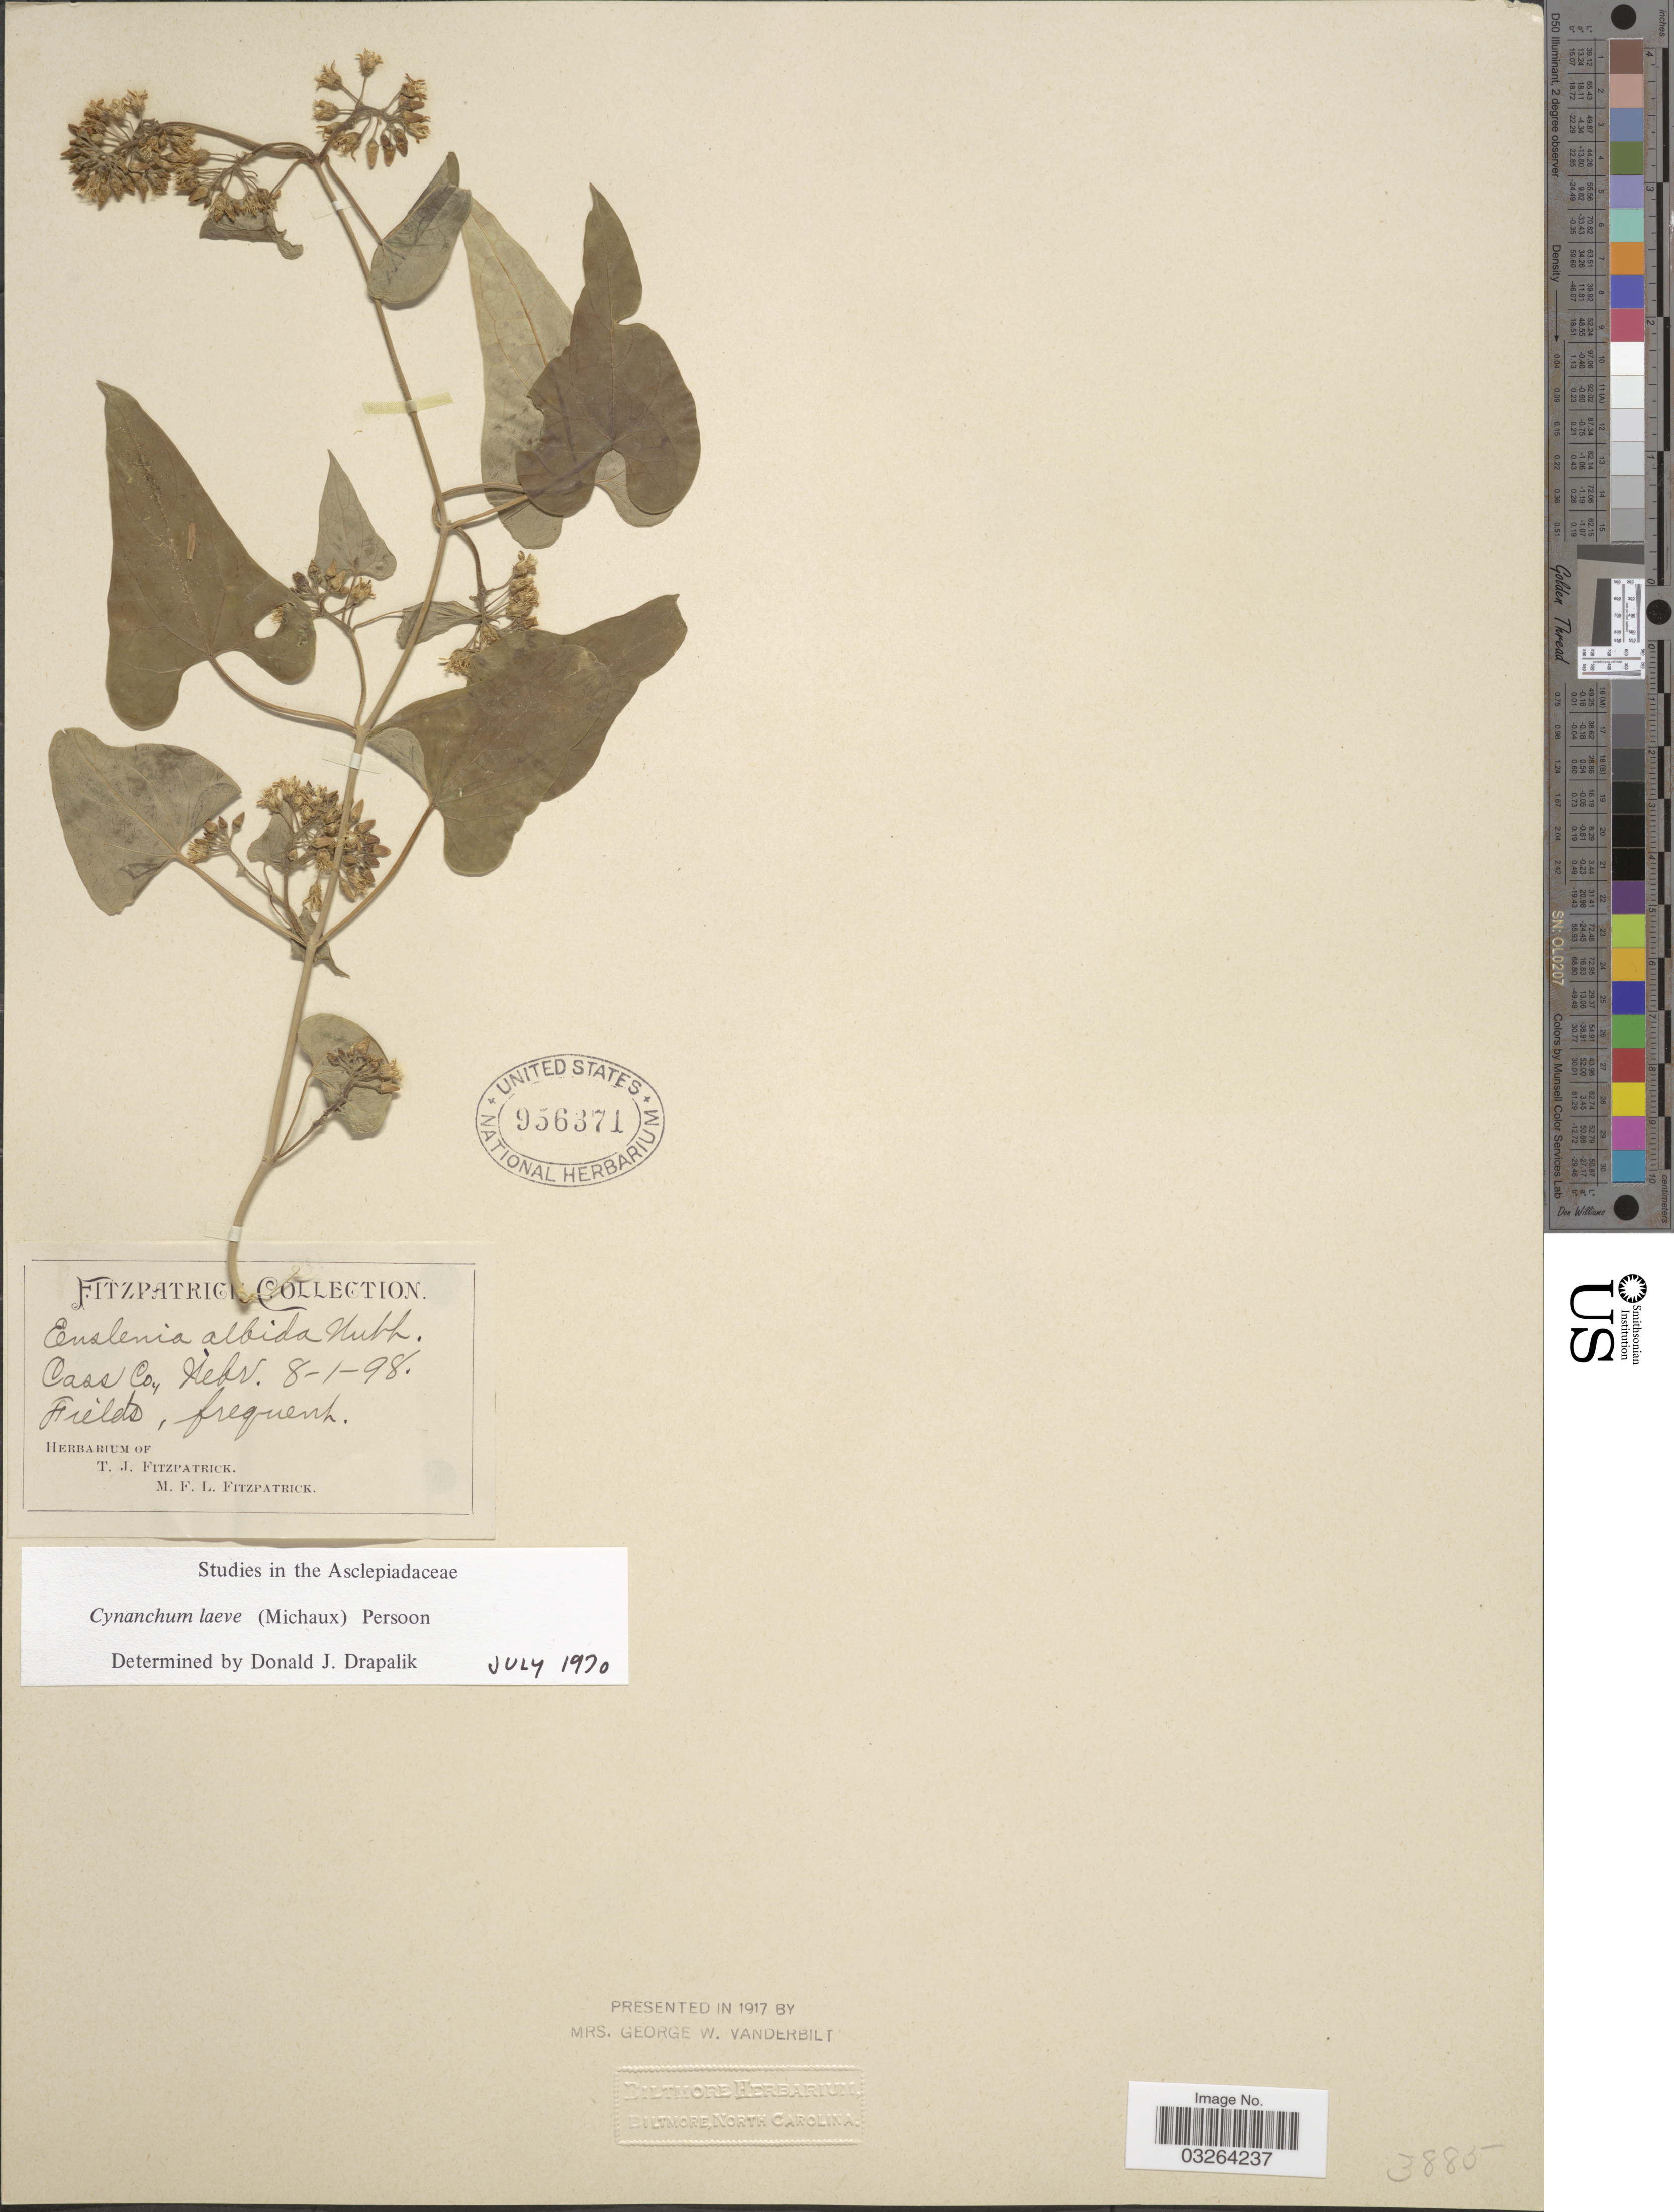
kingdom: Plantae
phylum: Tracheophyta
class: Magnoliopsida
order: Gentianales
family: Apocynaceae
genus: Cynanchum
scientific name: Cynanchum laeve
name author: (Michx.) Pers.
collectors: T. Fitzpatrick & M. Fitzpatrick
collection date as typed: Transcribed d/m/y: 1/8/98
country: United States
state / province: Nebraska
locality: Cass Co., Nebr.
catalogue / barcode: US 956371